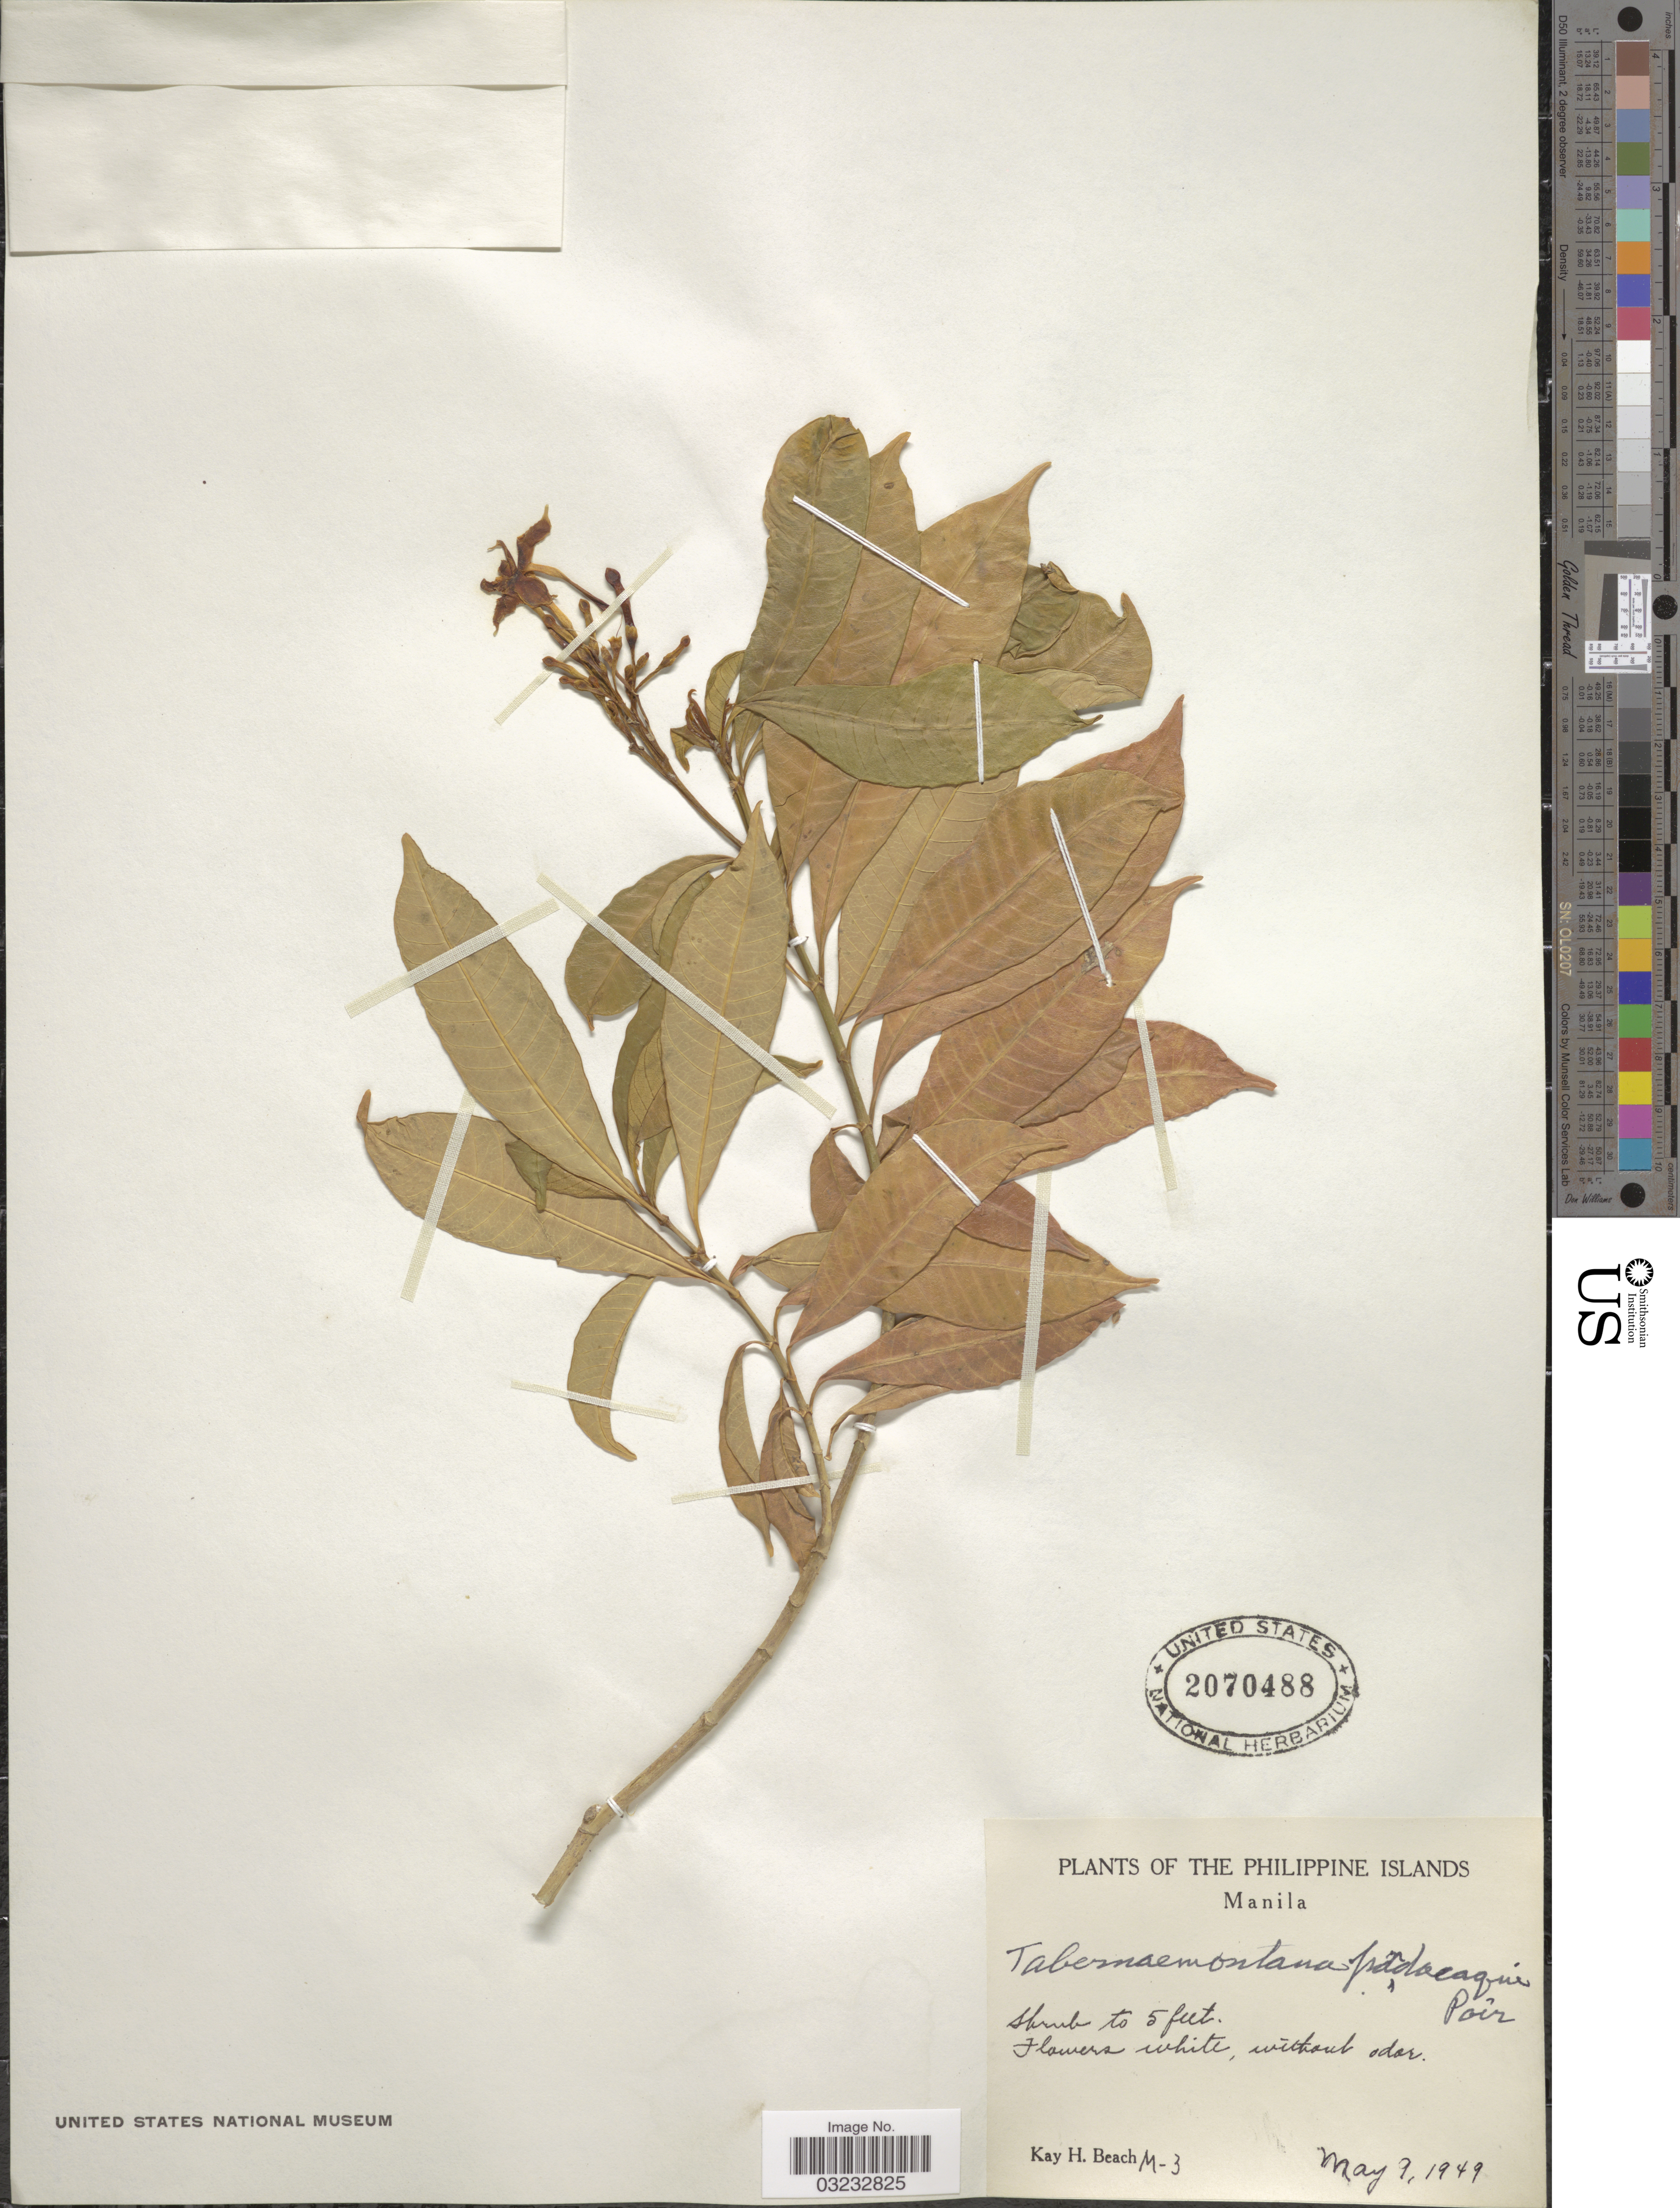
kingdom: Plantae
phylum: Tracheophyta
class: Magnoliopsida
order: Gentianales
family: Apocynaceae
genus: Tabernaemontana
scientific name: Tabernaemontana pandacaqui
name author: Poir.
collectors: K. H. Beach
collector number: M-3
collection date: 1949-05-09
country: Philippines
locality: Manila.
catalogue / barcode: US 2070488